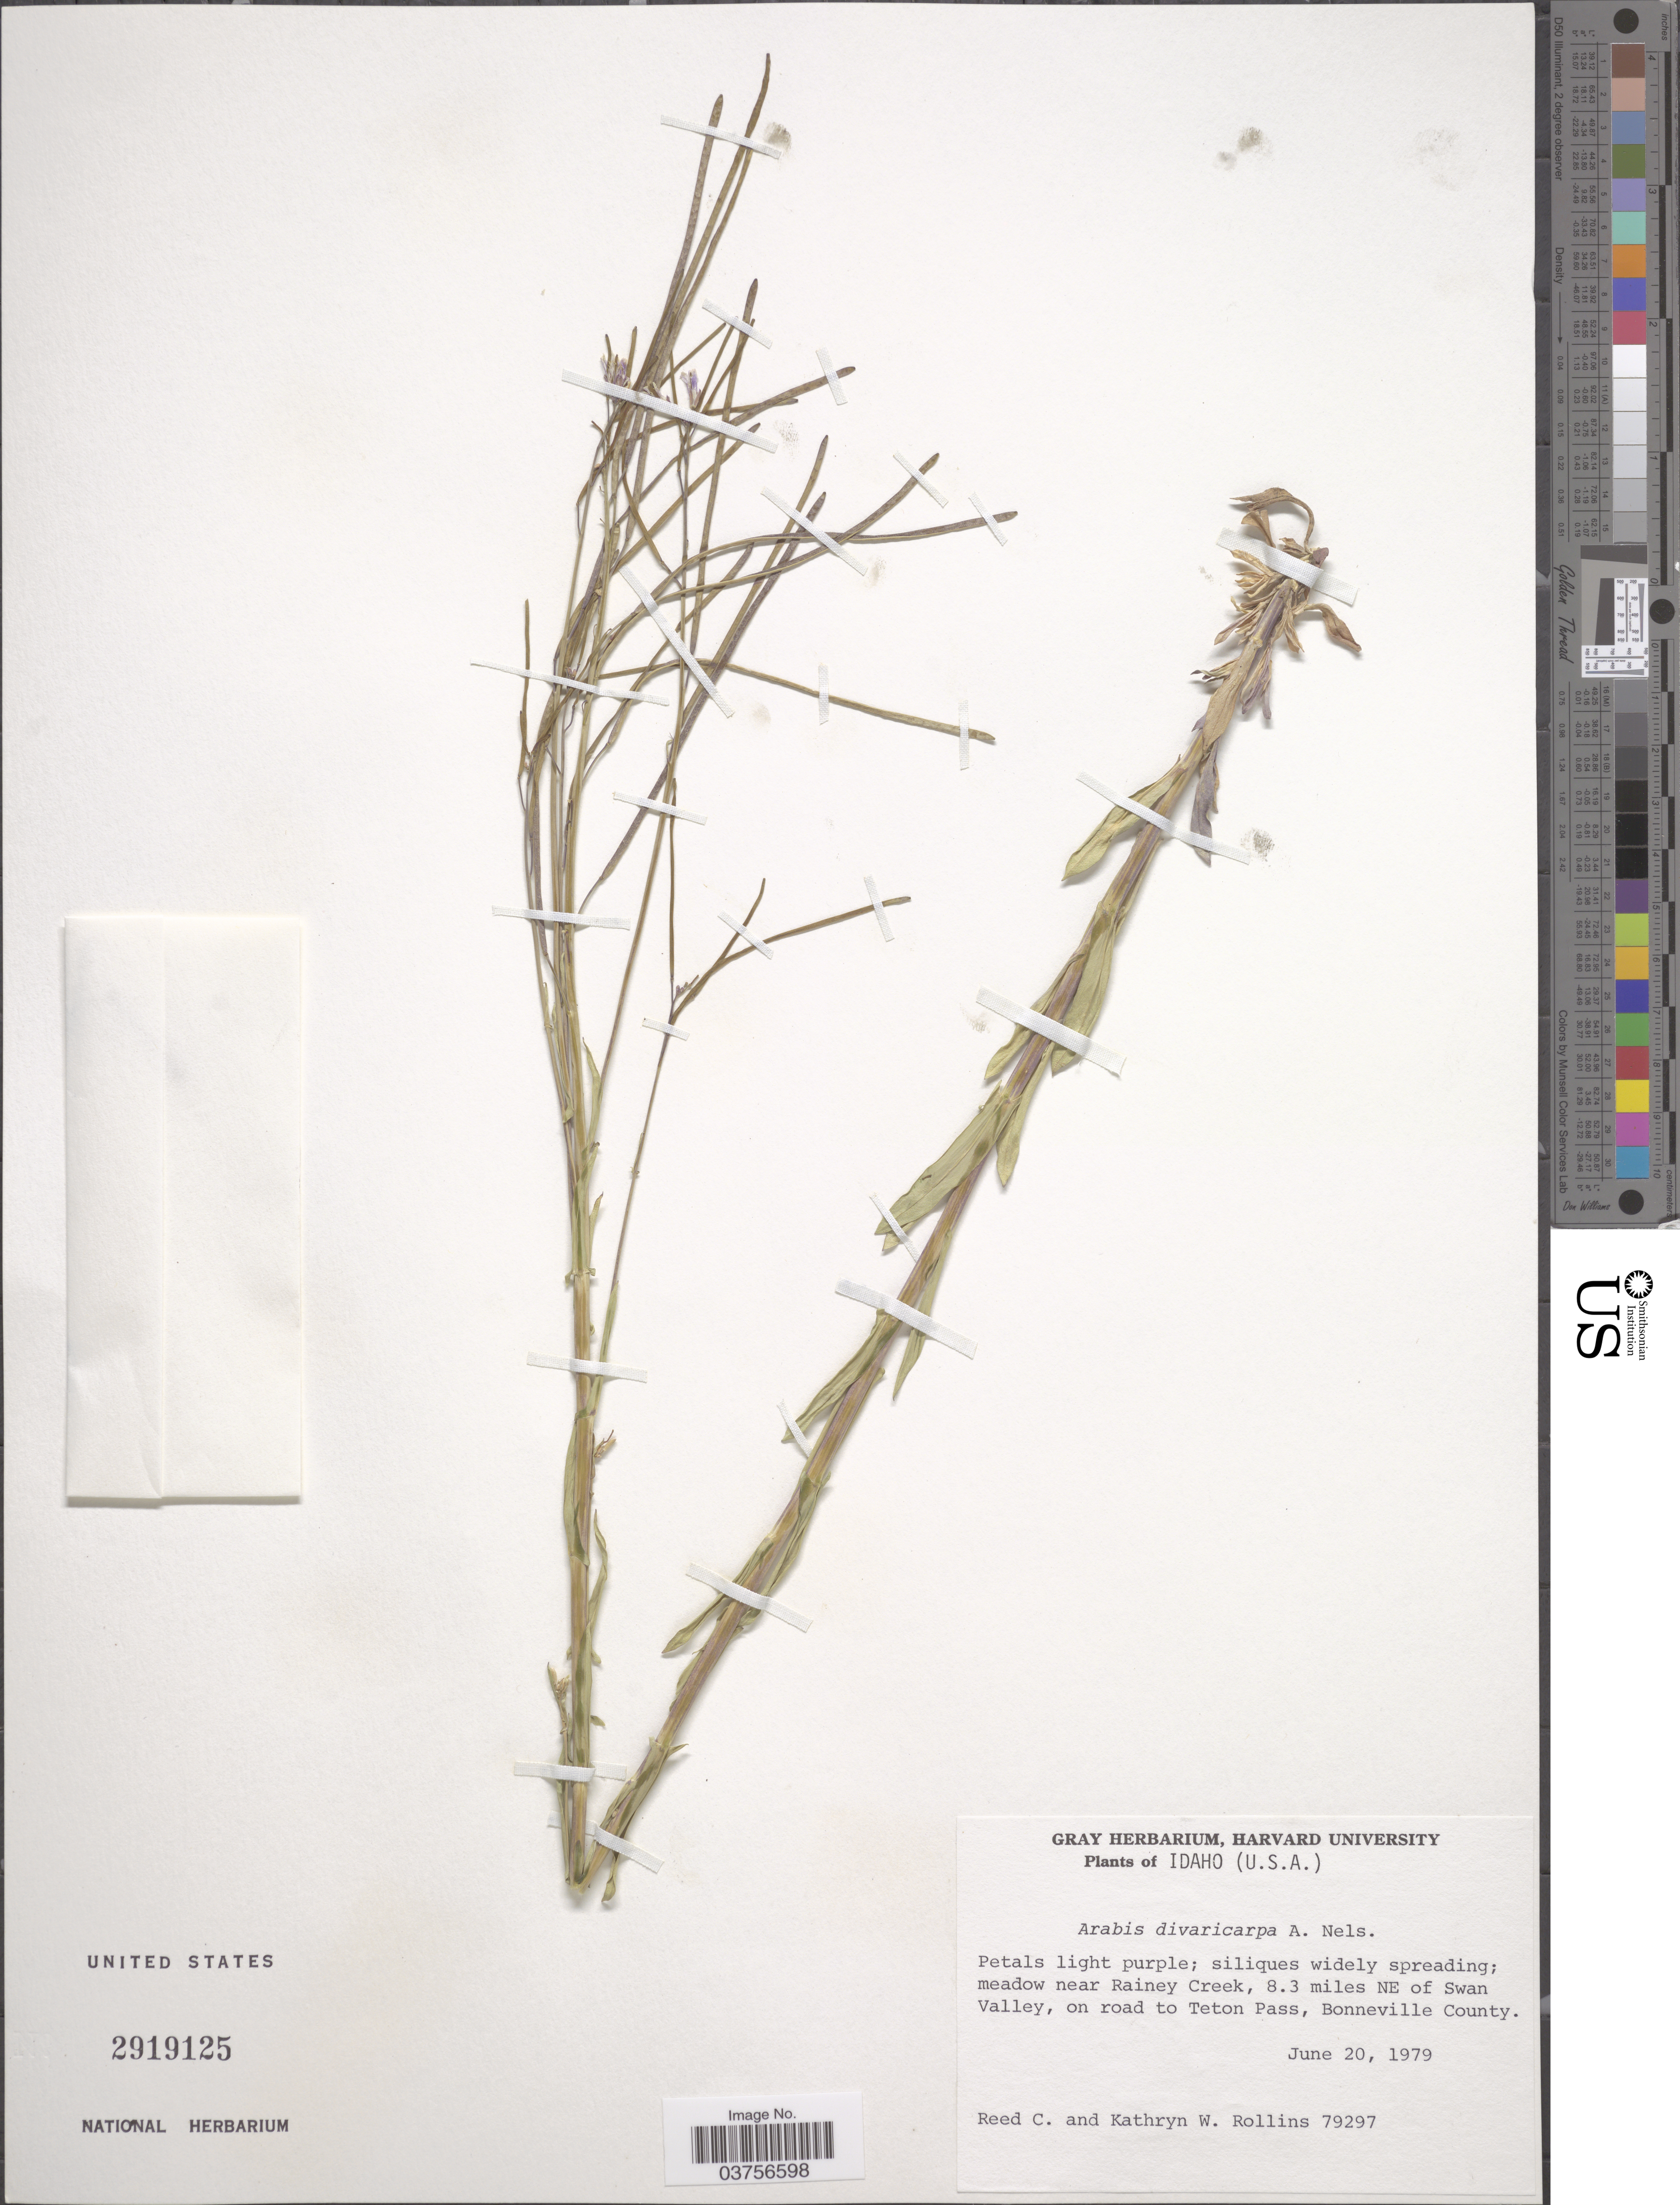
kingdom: Plantae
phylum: Tracheophyta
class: Magnoliopsida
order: Brassicales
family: Brassicaceae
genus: Arabis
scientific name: Arabis divaricarpa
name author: A. Nelson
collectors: R. C. Rollins & K. W. Rollins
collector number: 79297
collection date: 1979-06-20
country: United States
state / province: Idaho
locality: Meadow near Rainey Creek, 8.3 miles NE of Swan Valley, on road to Teton Pass, Bonneville County.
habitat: meadow near creek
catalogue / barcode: US 2919125